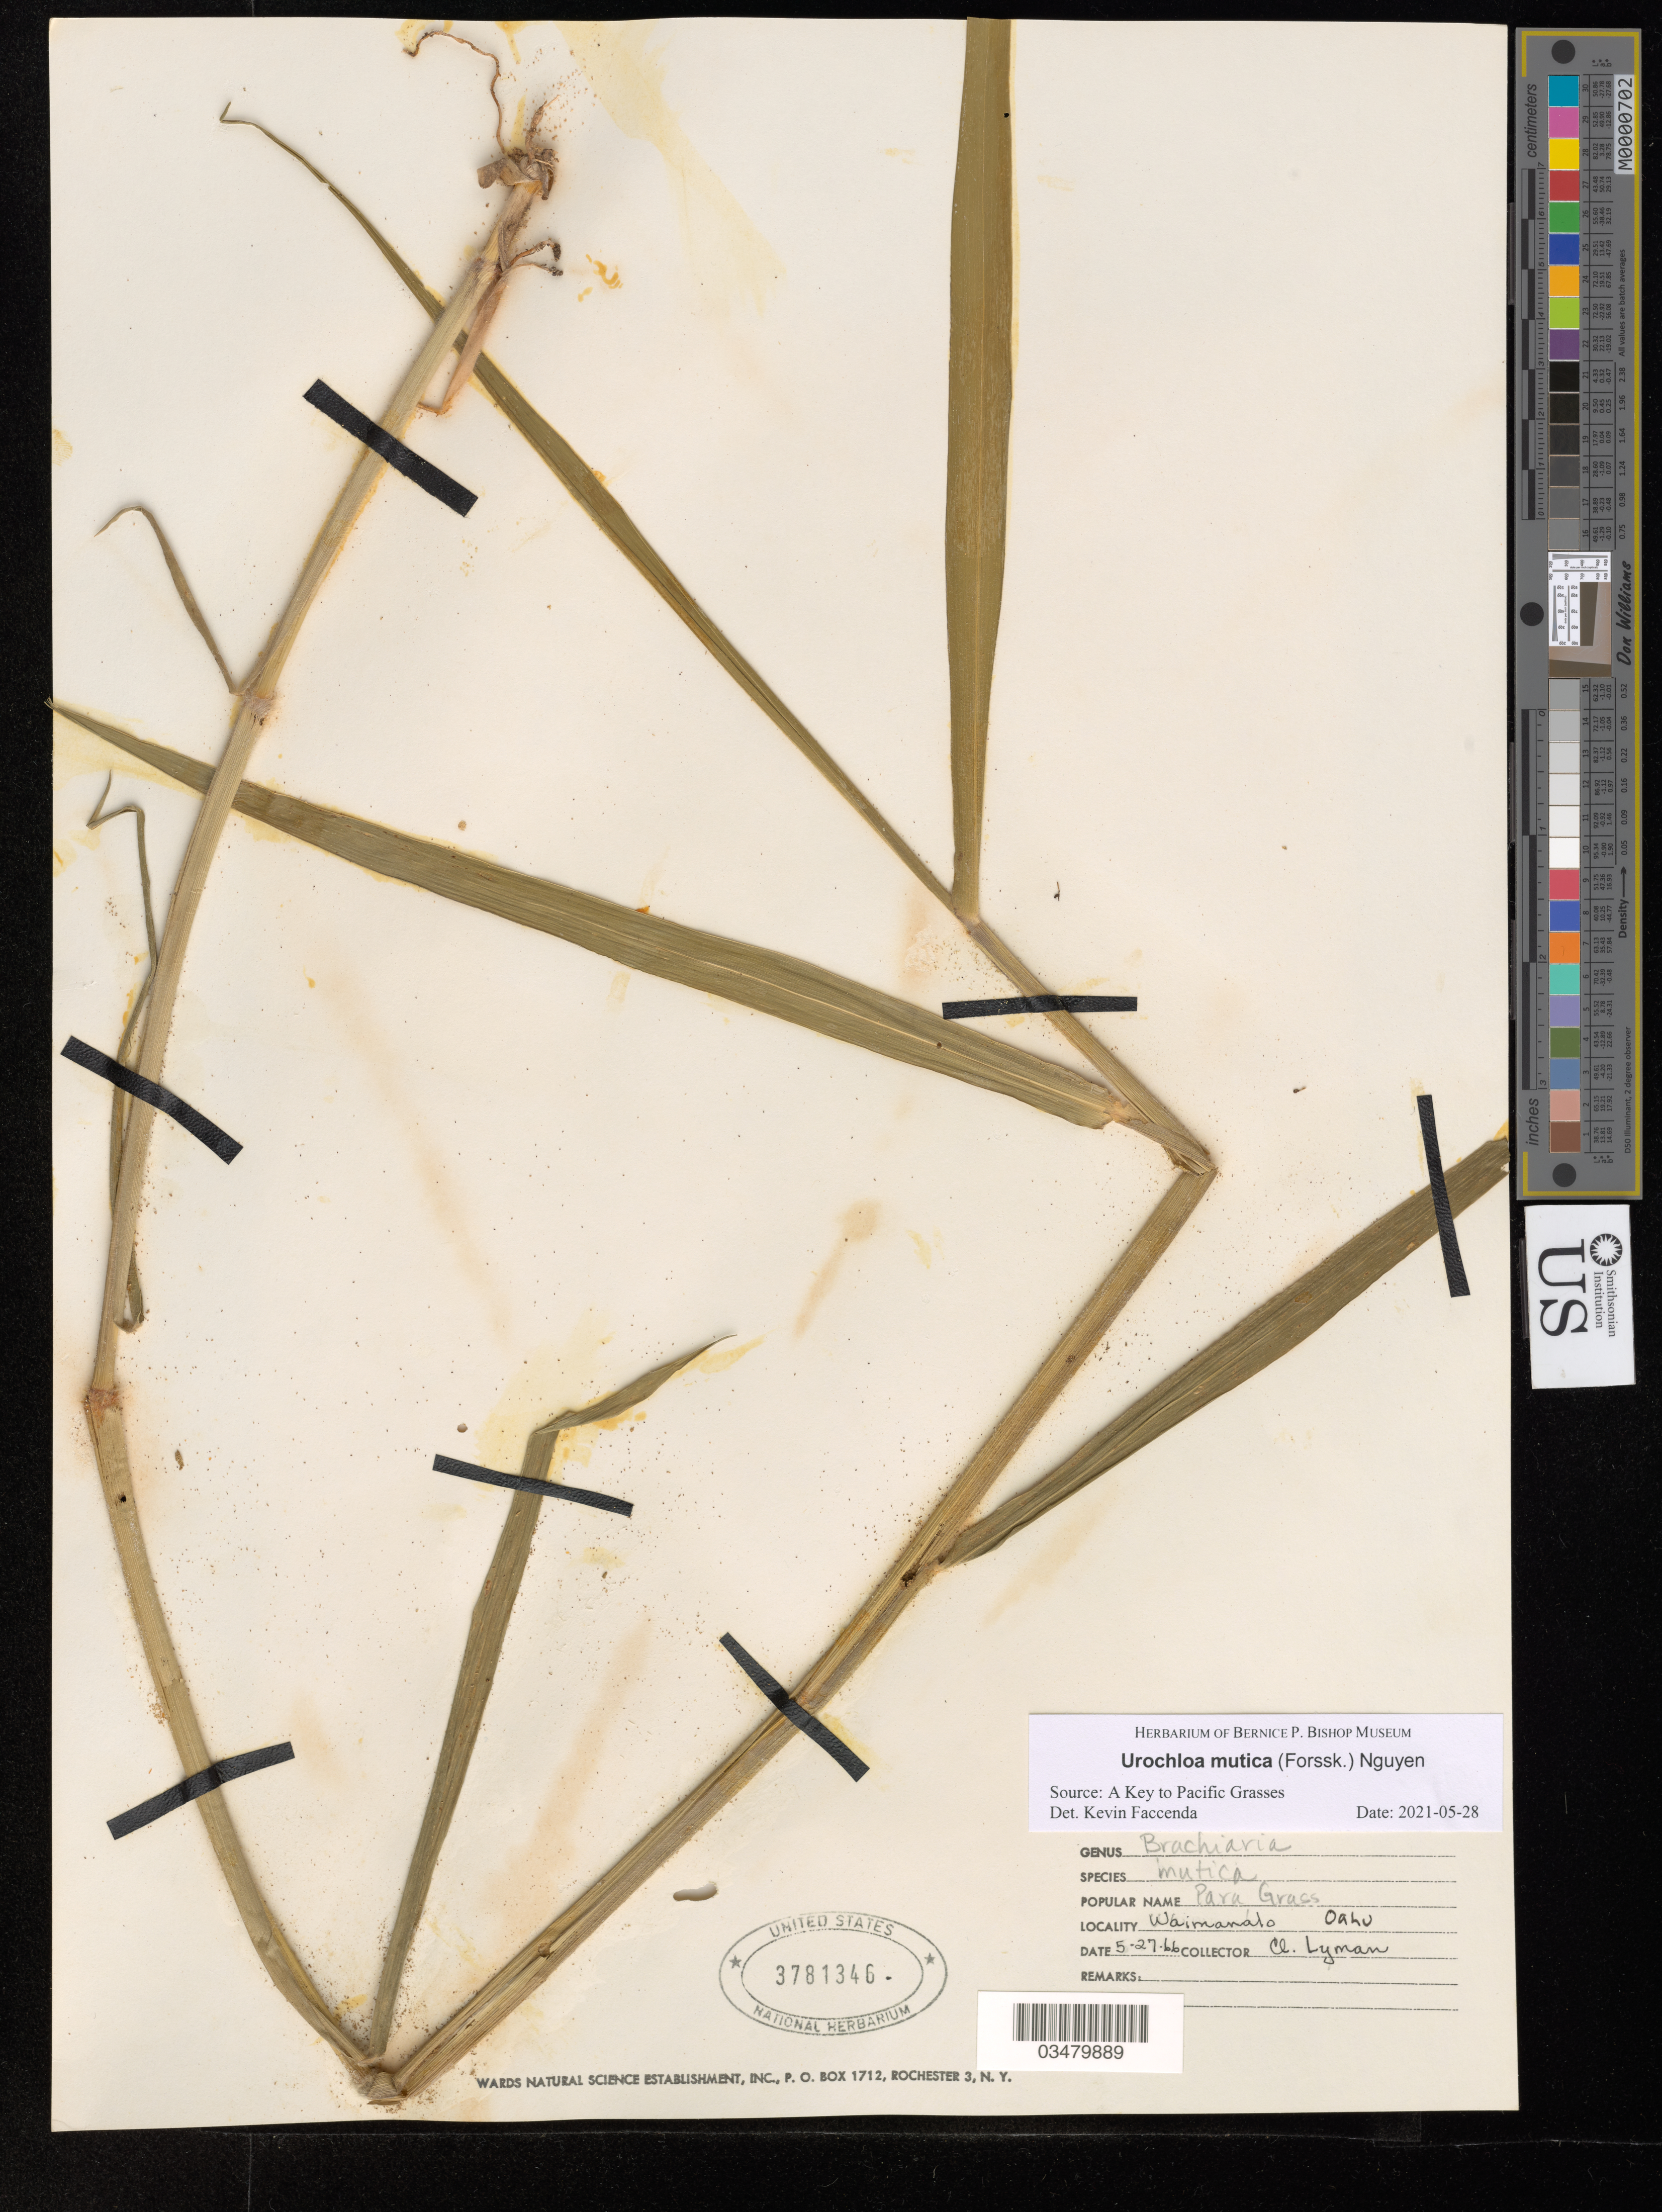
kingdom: Plantae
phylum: Tracheophyta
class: Liliopsida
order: Poales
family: Poaceae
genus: Urochloa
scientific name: Urochloa mutica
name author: (Forssk.) T.Q. Nguyen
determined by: Faccenda, K.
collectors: C. Lyman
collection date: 1966-05-27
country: United States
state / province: Hawaii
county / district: Honolulu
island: Oahu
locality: Waimanalo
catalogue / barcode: US 3781346